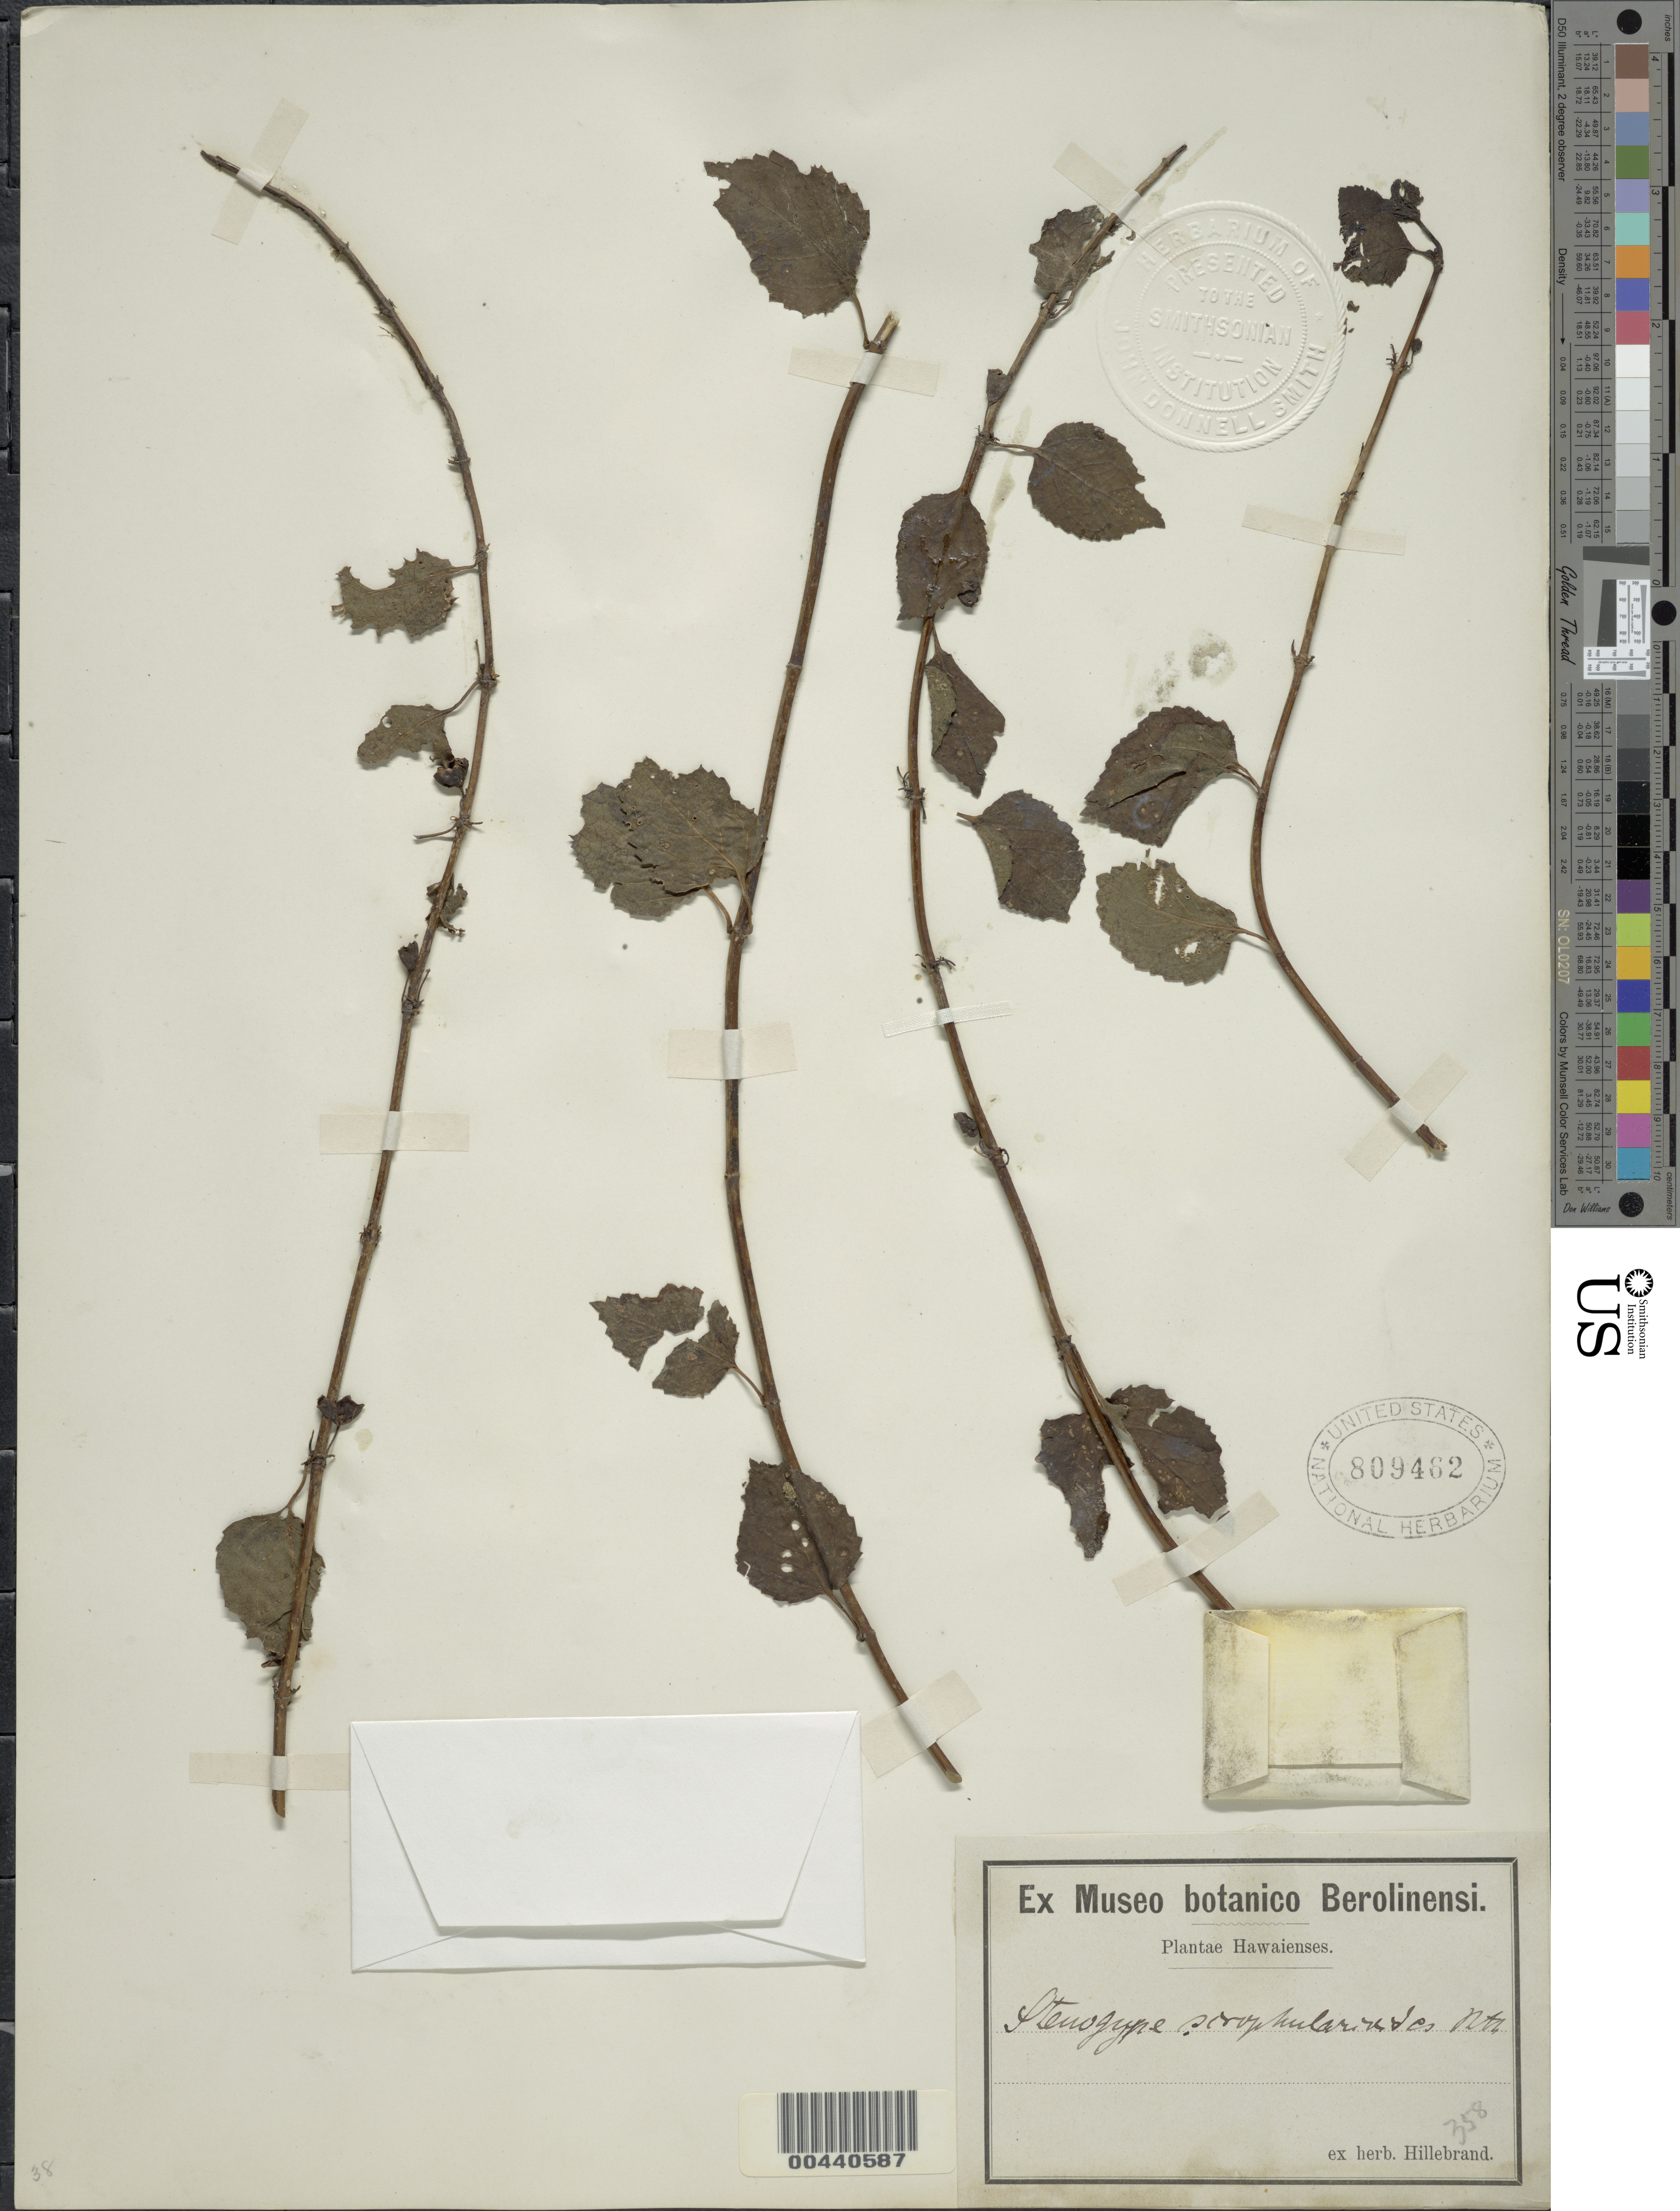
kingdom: Plantae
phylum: Tracheophyta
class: Magnoliopsida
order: Lamiales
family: Lamiaceae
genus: Stenogyne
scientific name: Stenogyne scrophularioides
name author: Benth.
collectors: W. Hillebrand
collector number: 358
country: United States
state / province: Hawaii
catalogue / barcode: US 809462